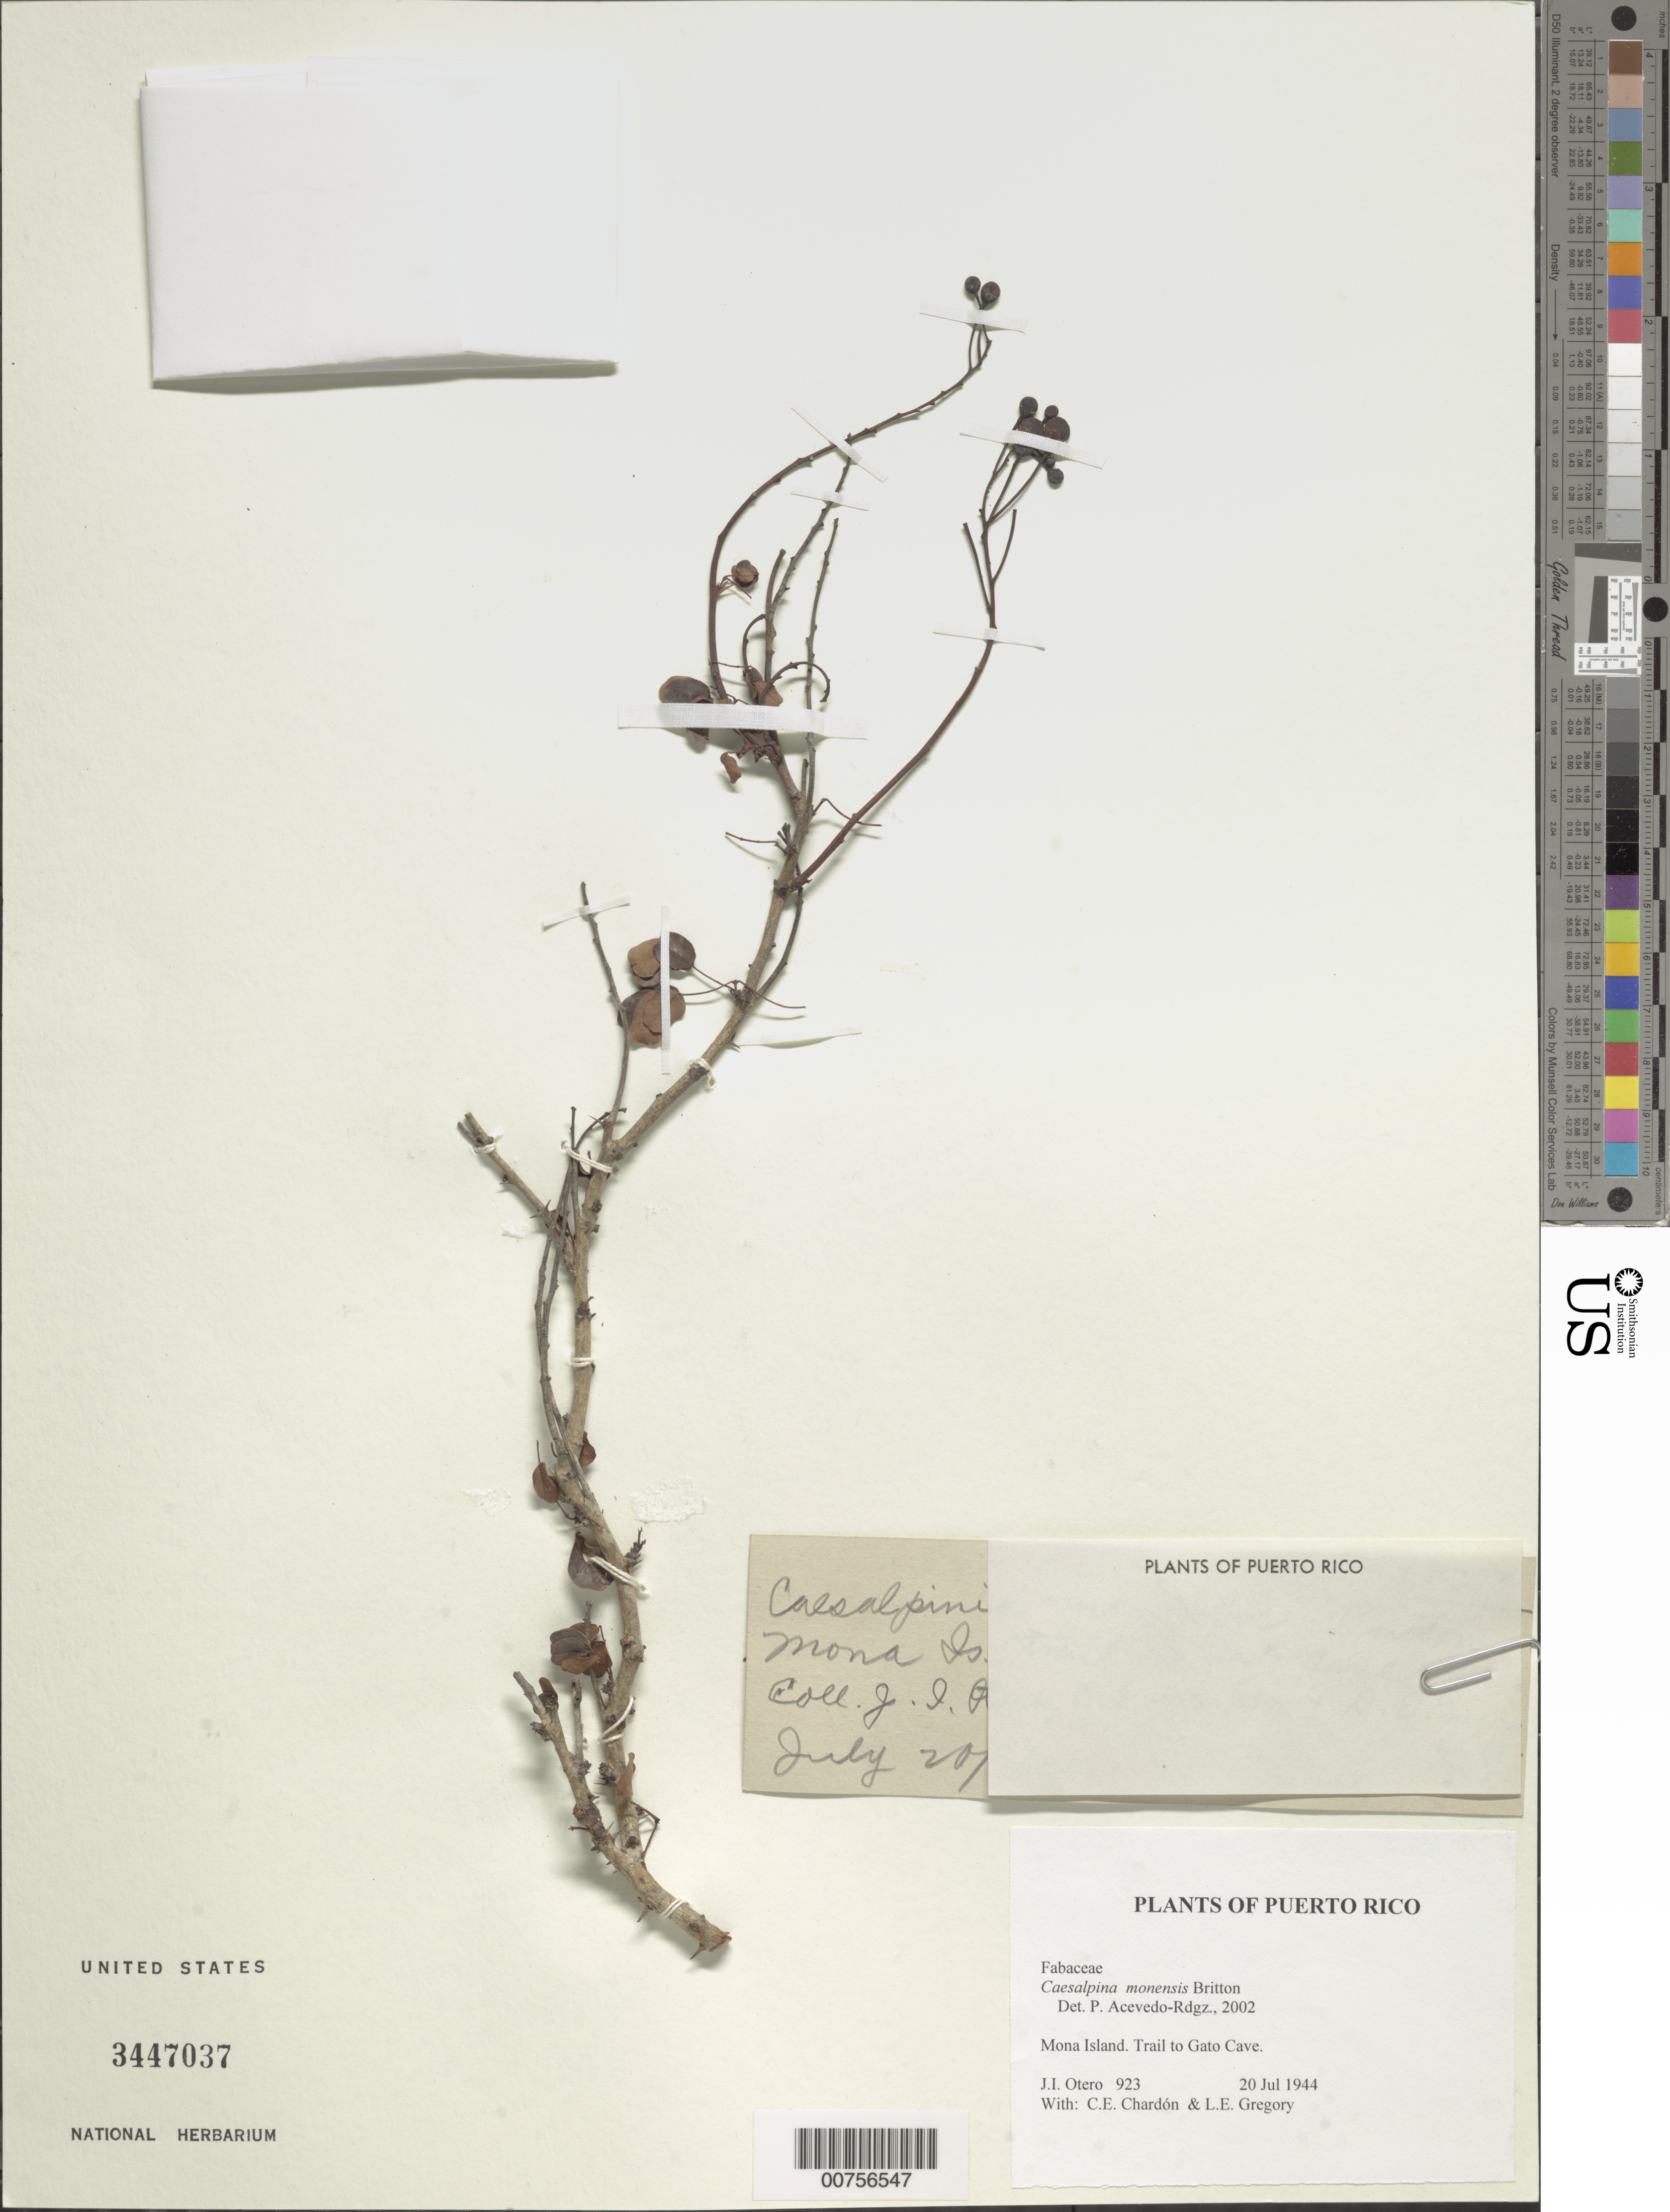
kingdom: Plantae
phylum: Tracheophyta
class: Magnoliopsida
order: Fabales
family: Fabaceae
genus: Caesalpinia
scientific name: Caesalpinia monensis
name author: Britton in Britton & P. Wilson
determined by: Acevedo-Rodríguez, P., (BOT), Smithsonian Institution - National Museum of Natural History (UNITED STATES)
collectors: J. Otero, C. E. Chardón & L. E. Gregory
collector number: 923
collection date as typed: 20 Jul 1944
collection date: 1944-07-20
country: Puerto Rico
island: Mona I.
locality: Trail to Gato Cave.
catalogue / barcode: US 3447037